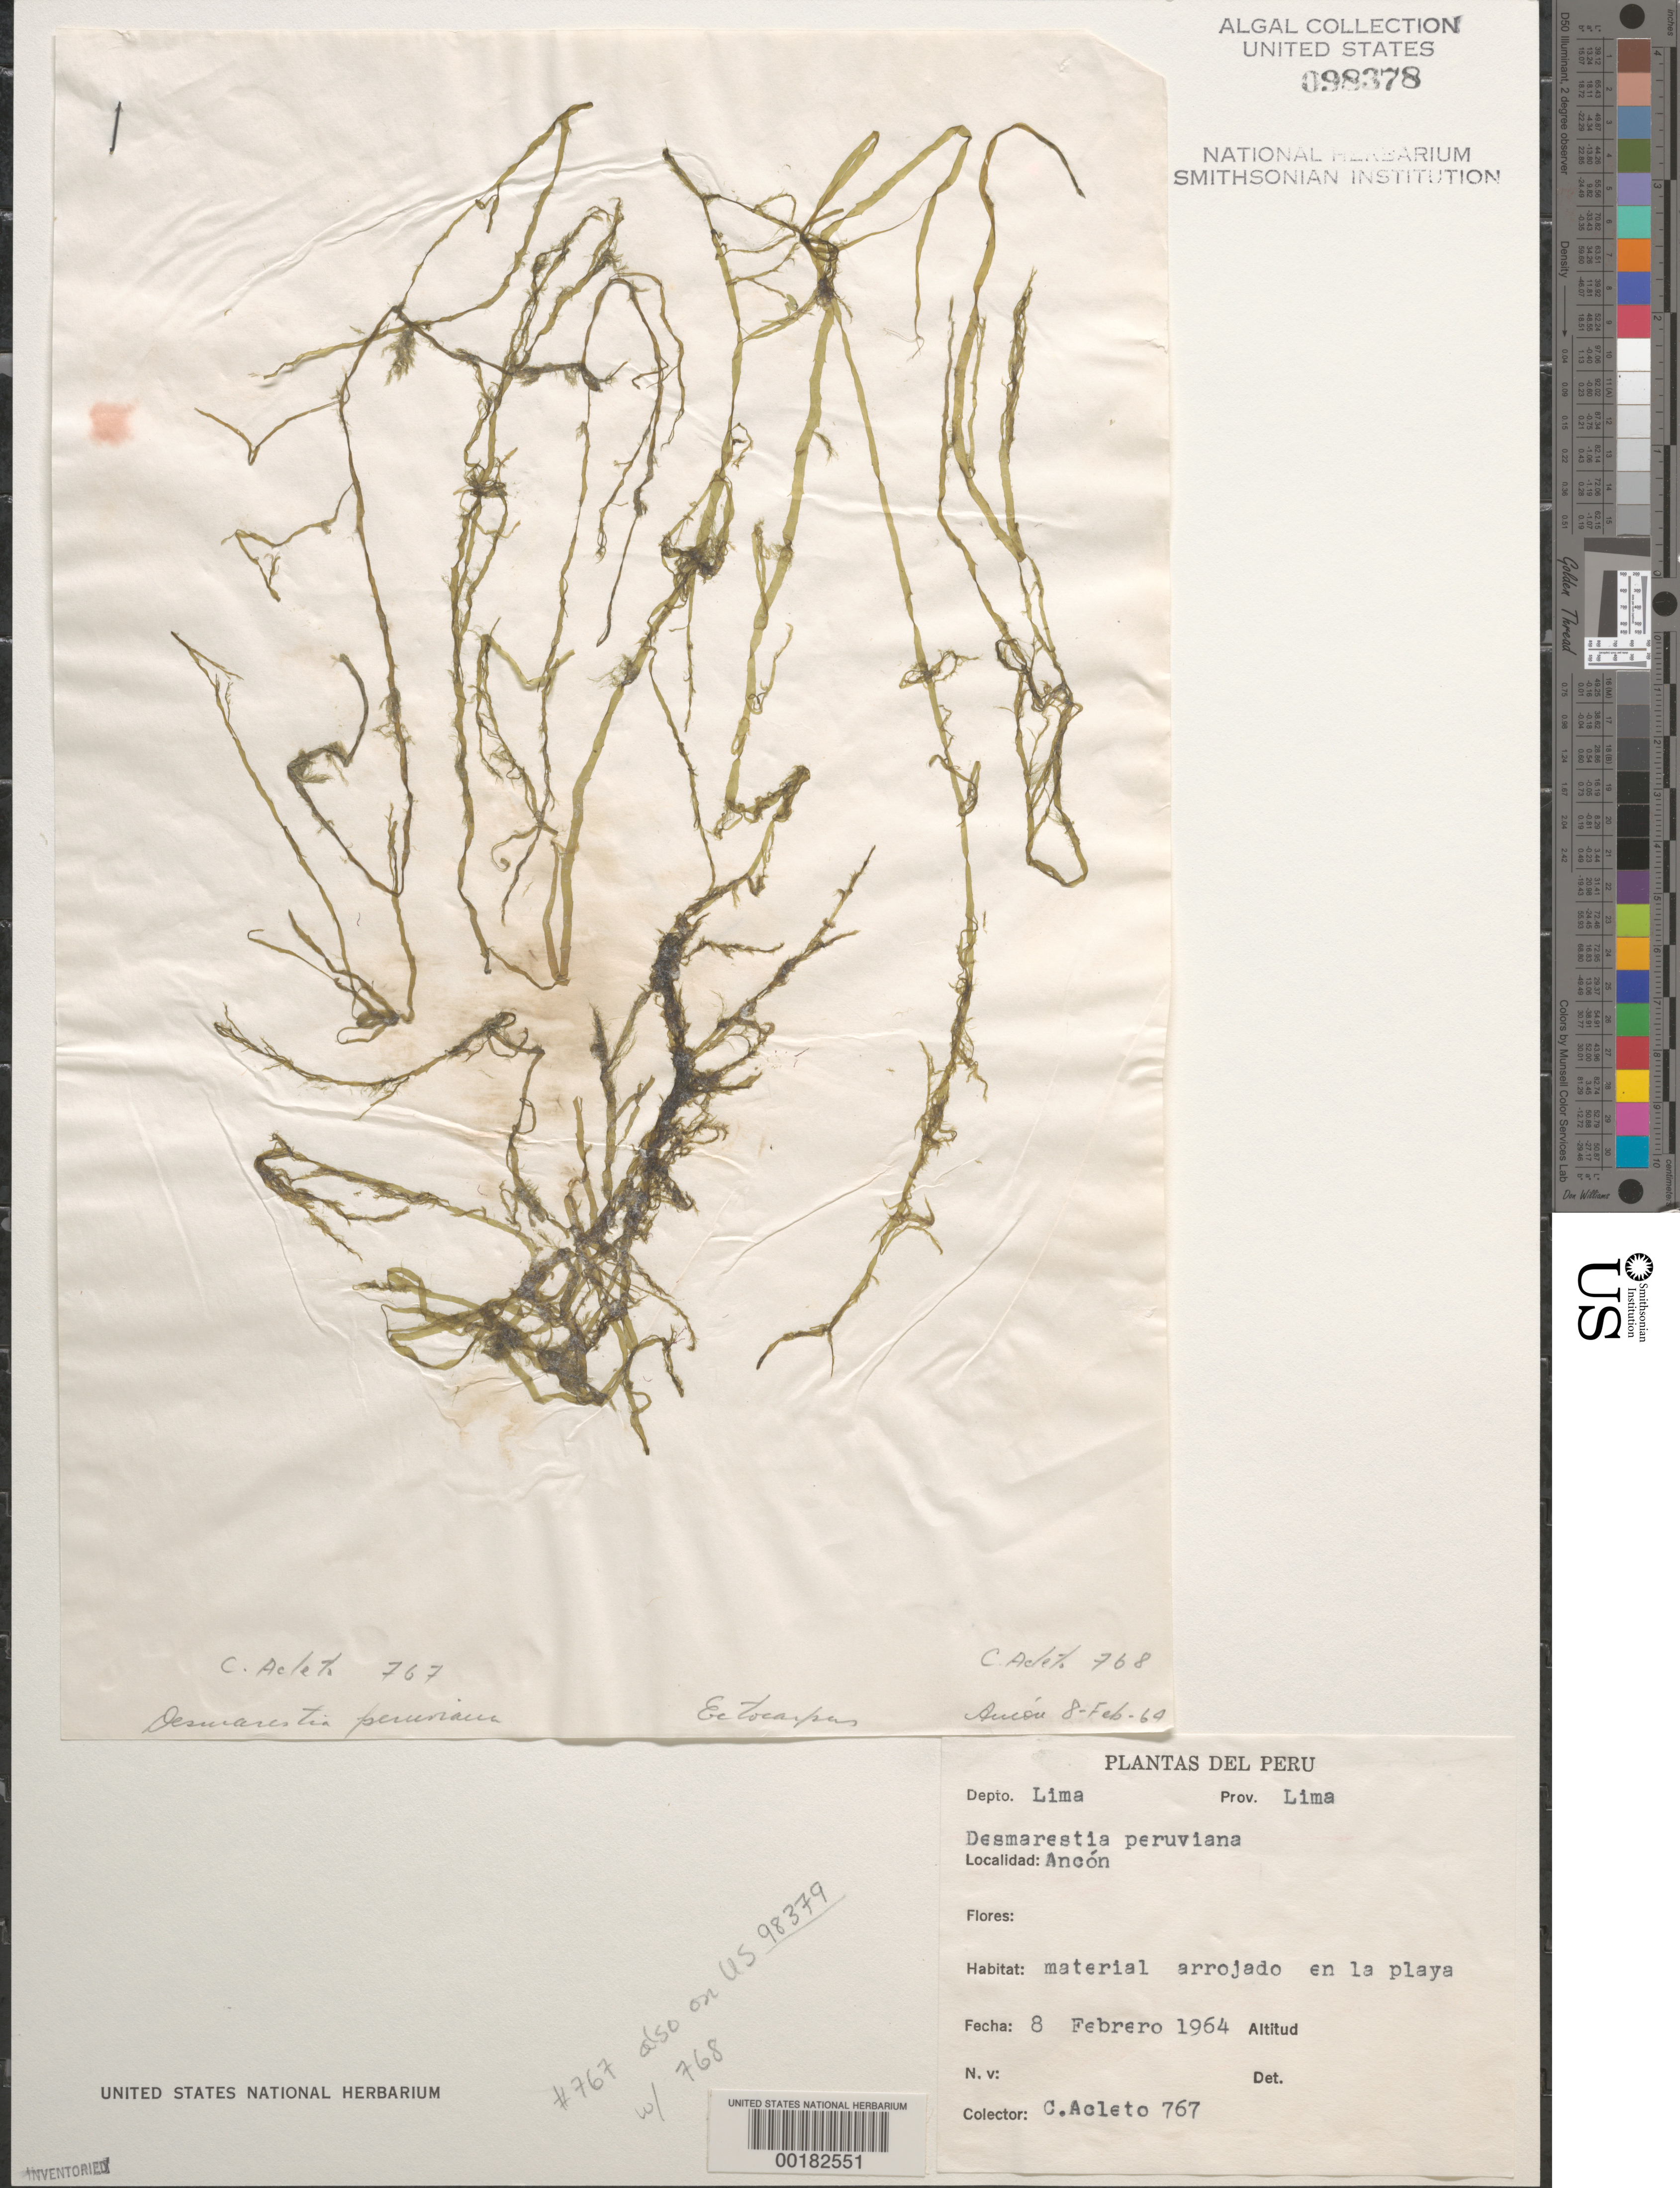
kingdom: Chromista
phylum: Ochrophyta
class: Phaeophyceae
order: Desmarestiales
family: Desmarestiaceae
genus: Desmarestia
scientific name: Desmarestia peruviana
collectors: C. Acleto O.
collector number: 767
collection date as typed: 08 Feb 1964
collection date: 1964-02-08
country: Peru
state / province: Lima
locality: Ancon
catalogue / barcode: US 98378